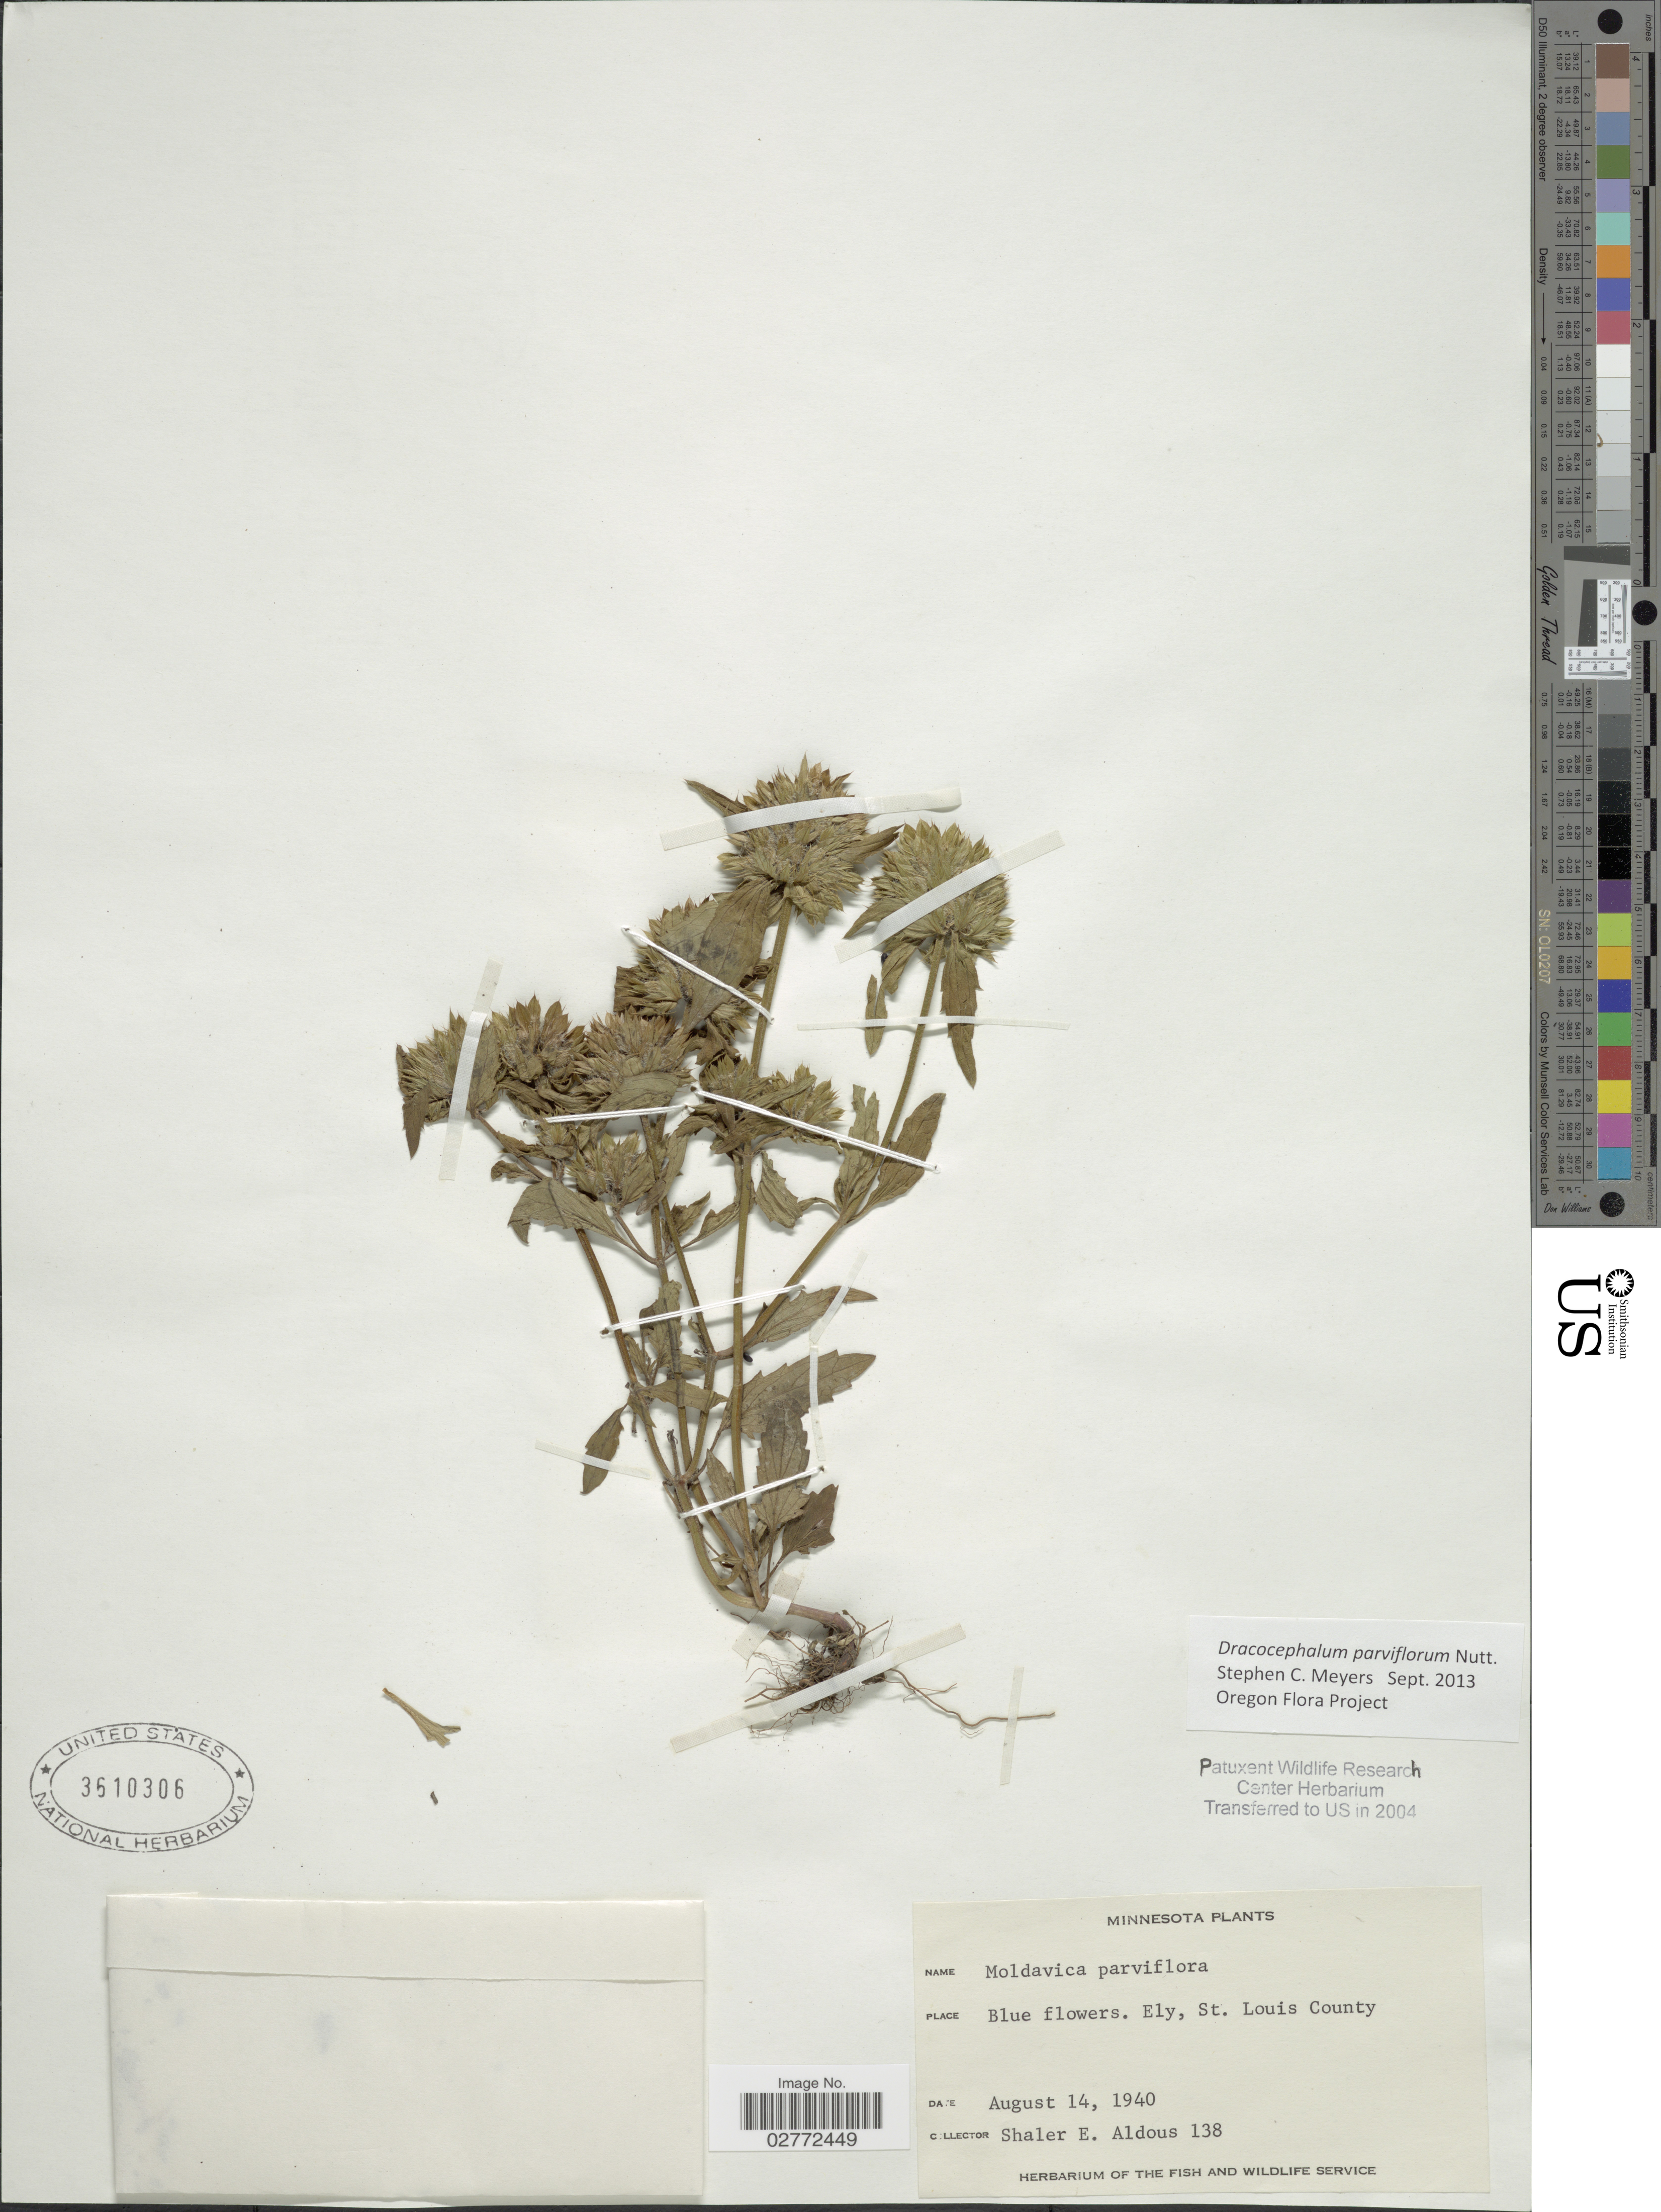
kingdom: Plantae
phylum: Tracheophyta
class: Magnoliopsida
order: Lamiales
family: Lamiaceae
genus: Dracocephalum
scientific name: Dracocephalum parviflorum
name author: Nutt.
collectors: S. Aldous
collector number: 138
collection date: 1940-08-14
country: United States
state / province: Minnesota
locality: Ely, St. Louis County.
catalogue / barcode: US 3610306